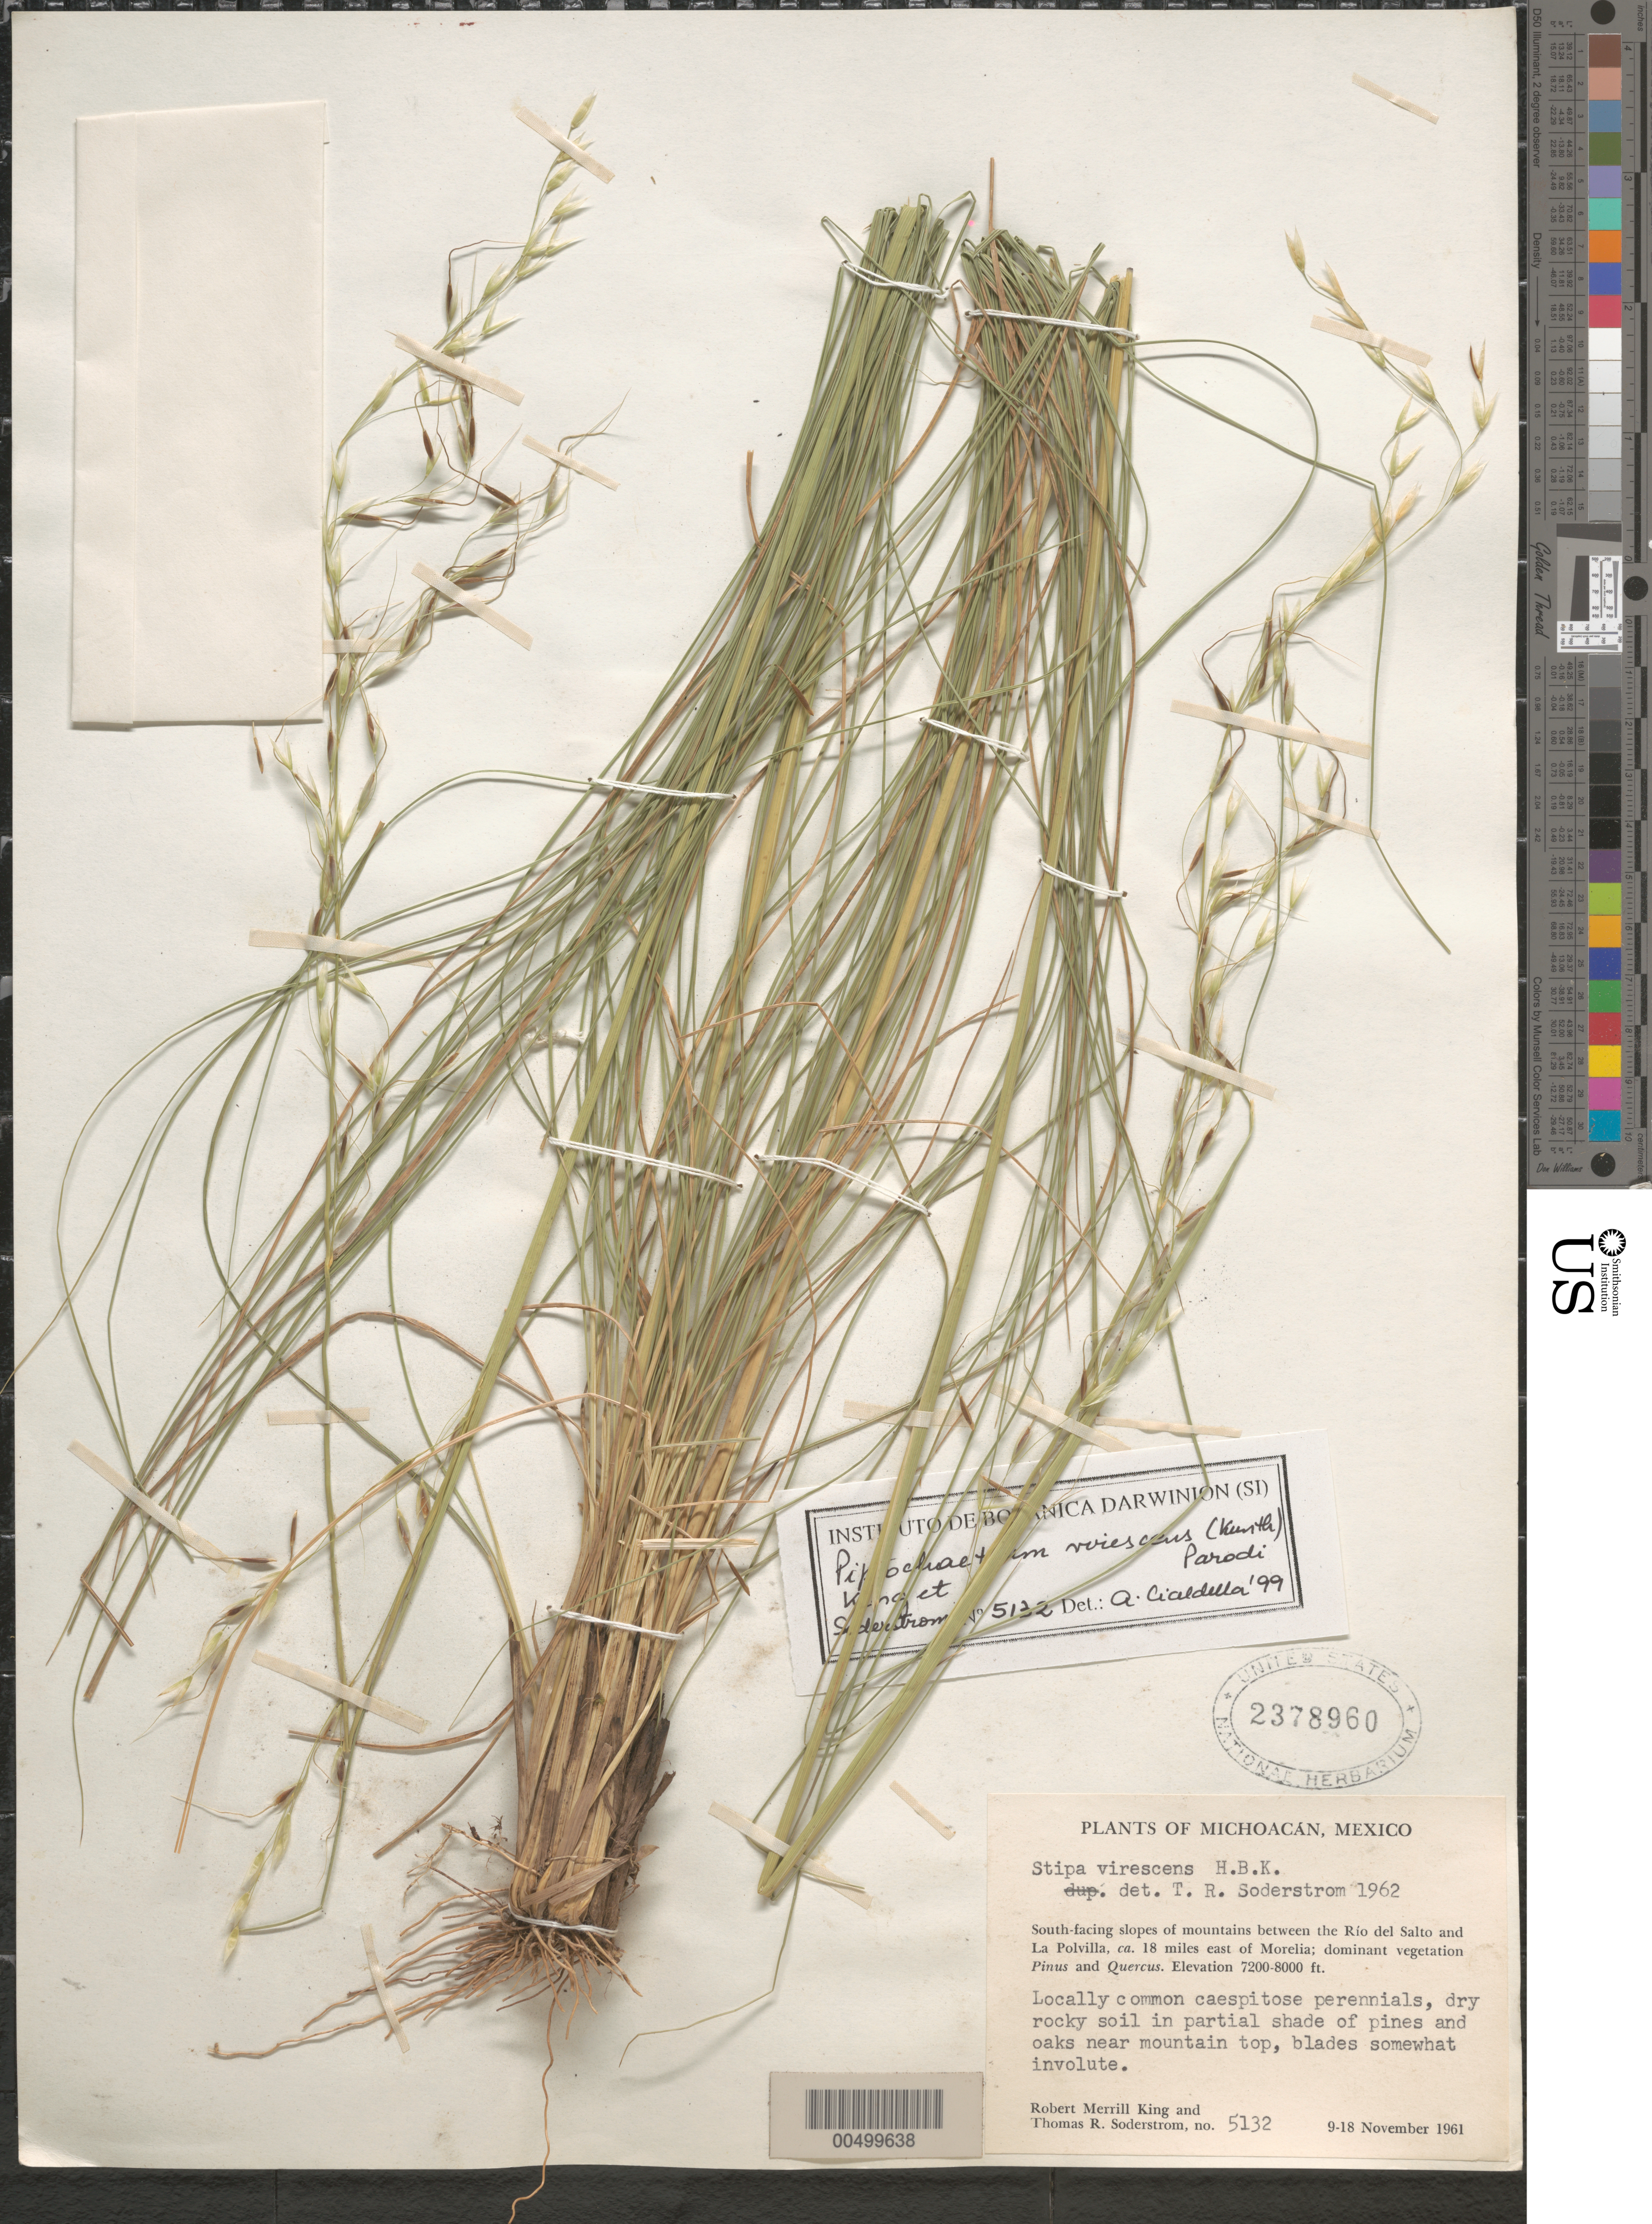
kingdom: Plantae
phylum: Tracheophyta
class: Liliopsida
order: Poales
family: Poaceae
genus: Piptochaetium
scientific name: Piptochaetium virescens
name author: (Kunth) Parodi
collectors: R. M. King & T. R. Soderstrom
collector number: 5132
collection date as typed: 9 Nov 1961 to 18 Nov 1961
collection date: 1961-11-09/1961-11-18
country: Mexico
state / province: Michoacán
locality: S facing slopes of mts between the R¡o del Salto & La Polvilla, ca 18 mi E of Morelia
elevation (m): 2195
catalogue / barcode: US 2378960